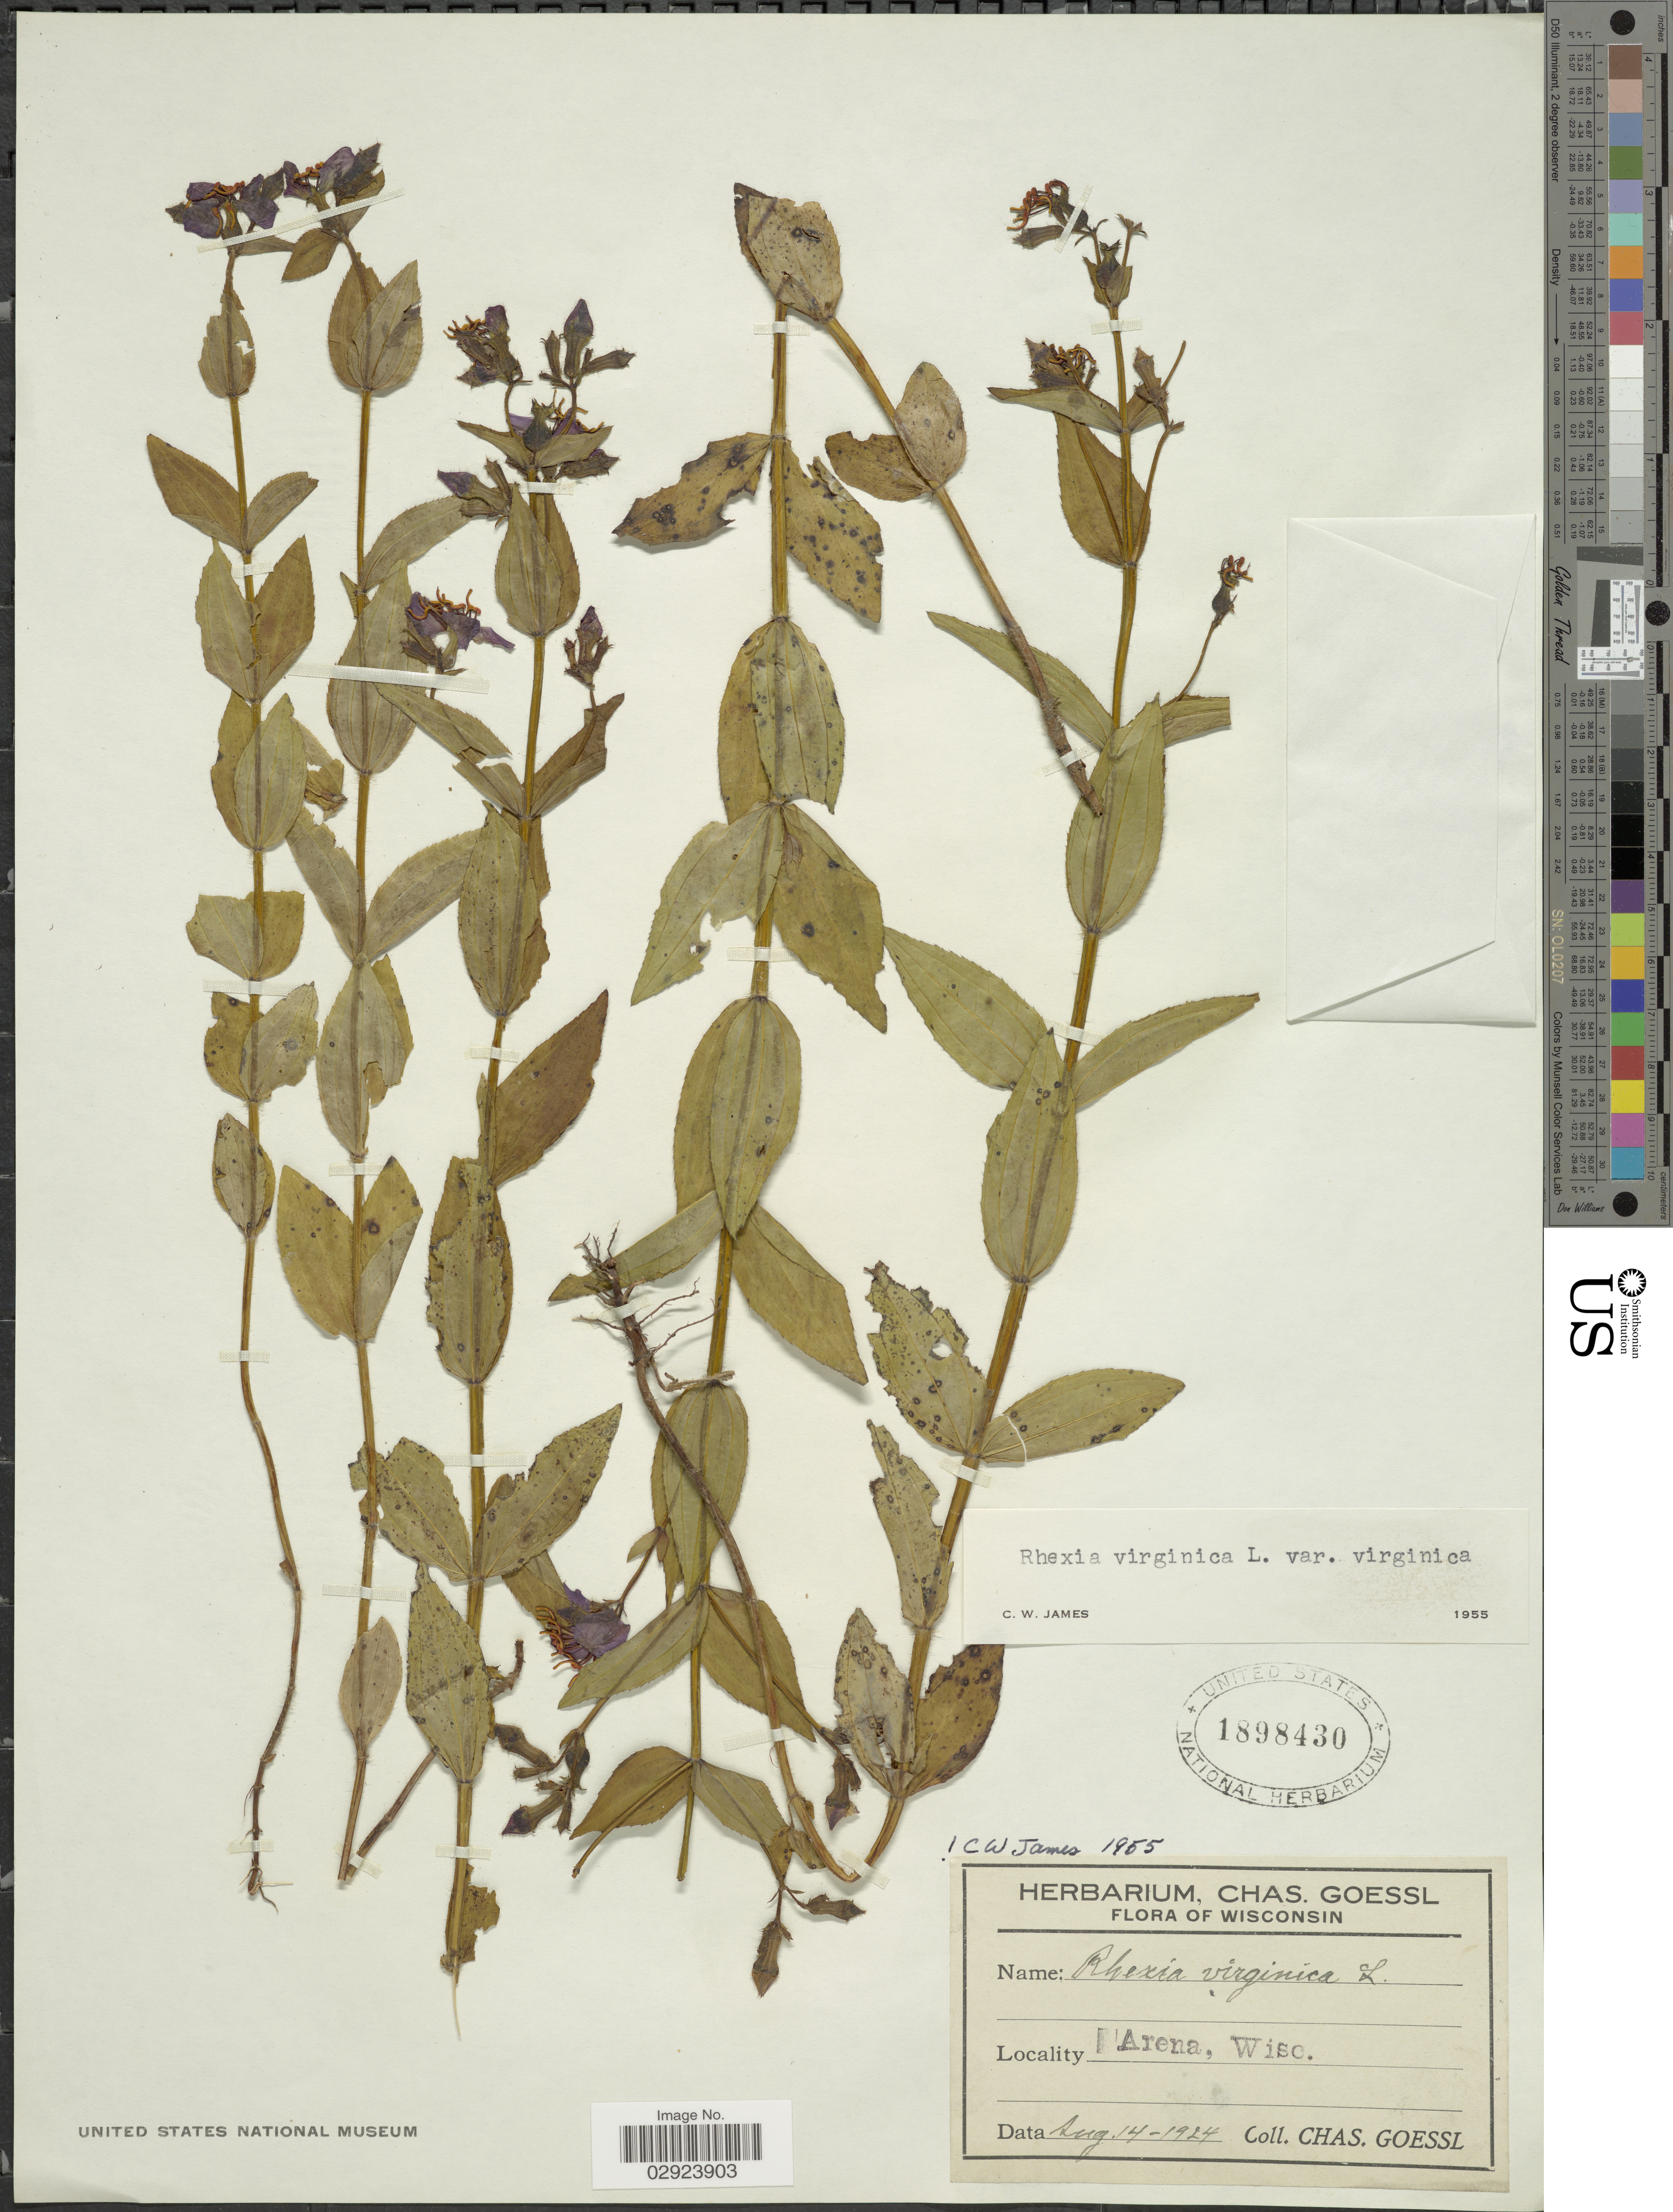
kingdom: Plantae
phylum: Tracheophyta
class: Magnoliopsida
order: Myrtales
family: Melastomataceae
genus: Rhexia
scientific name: Rhexia virginica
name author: L.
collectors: C. Goessl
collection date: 1924-08-14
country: United States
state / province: Wisconsin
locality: Arena. Wisc.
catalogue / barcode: US 1898430